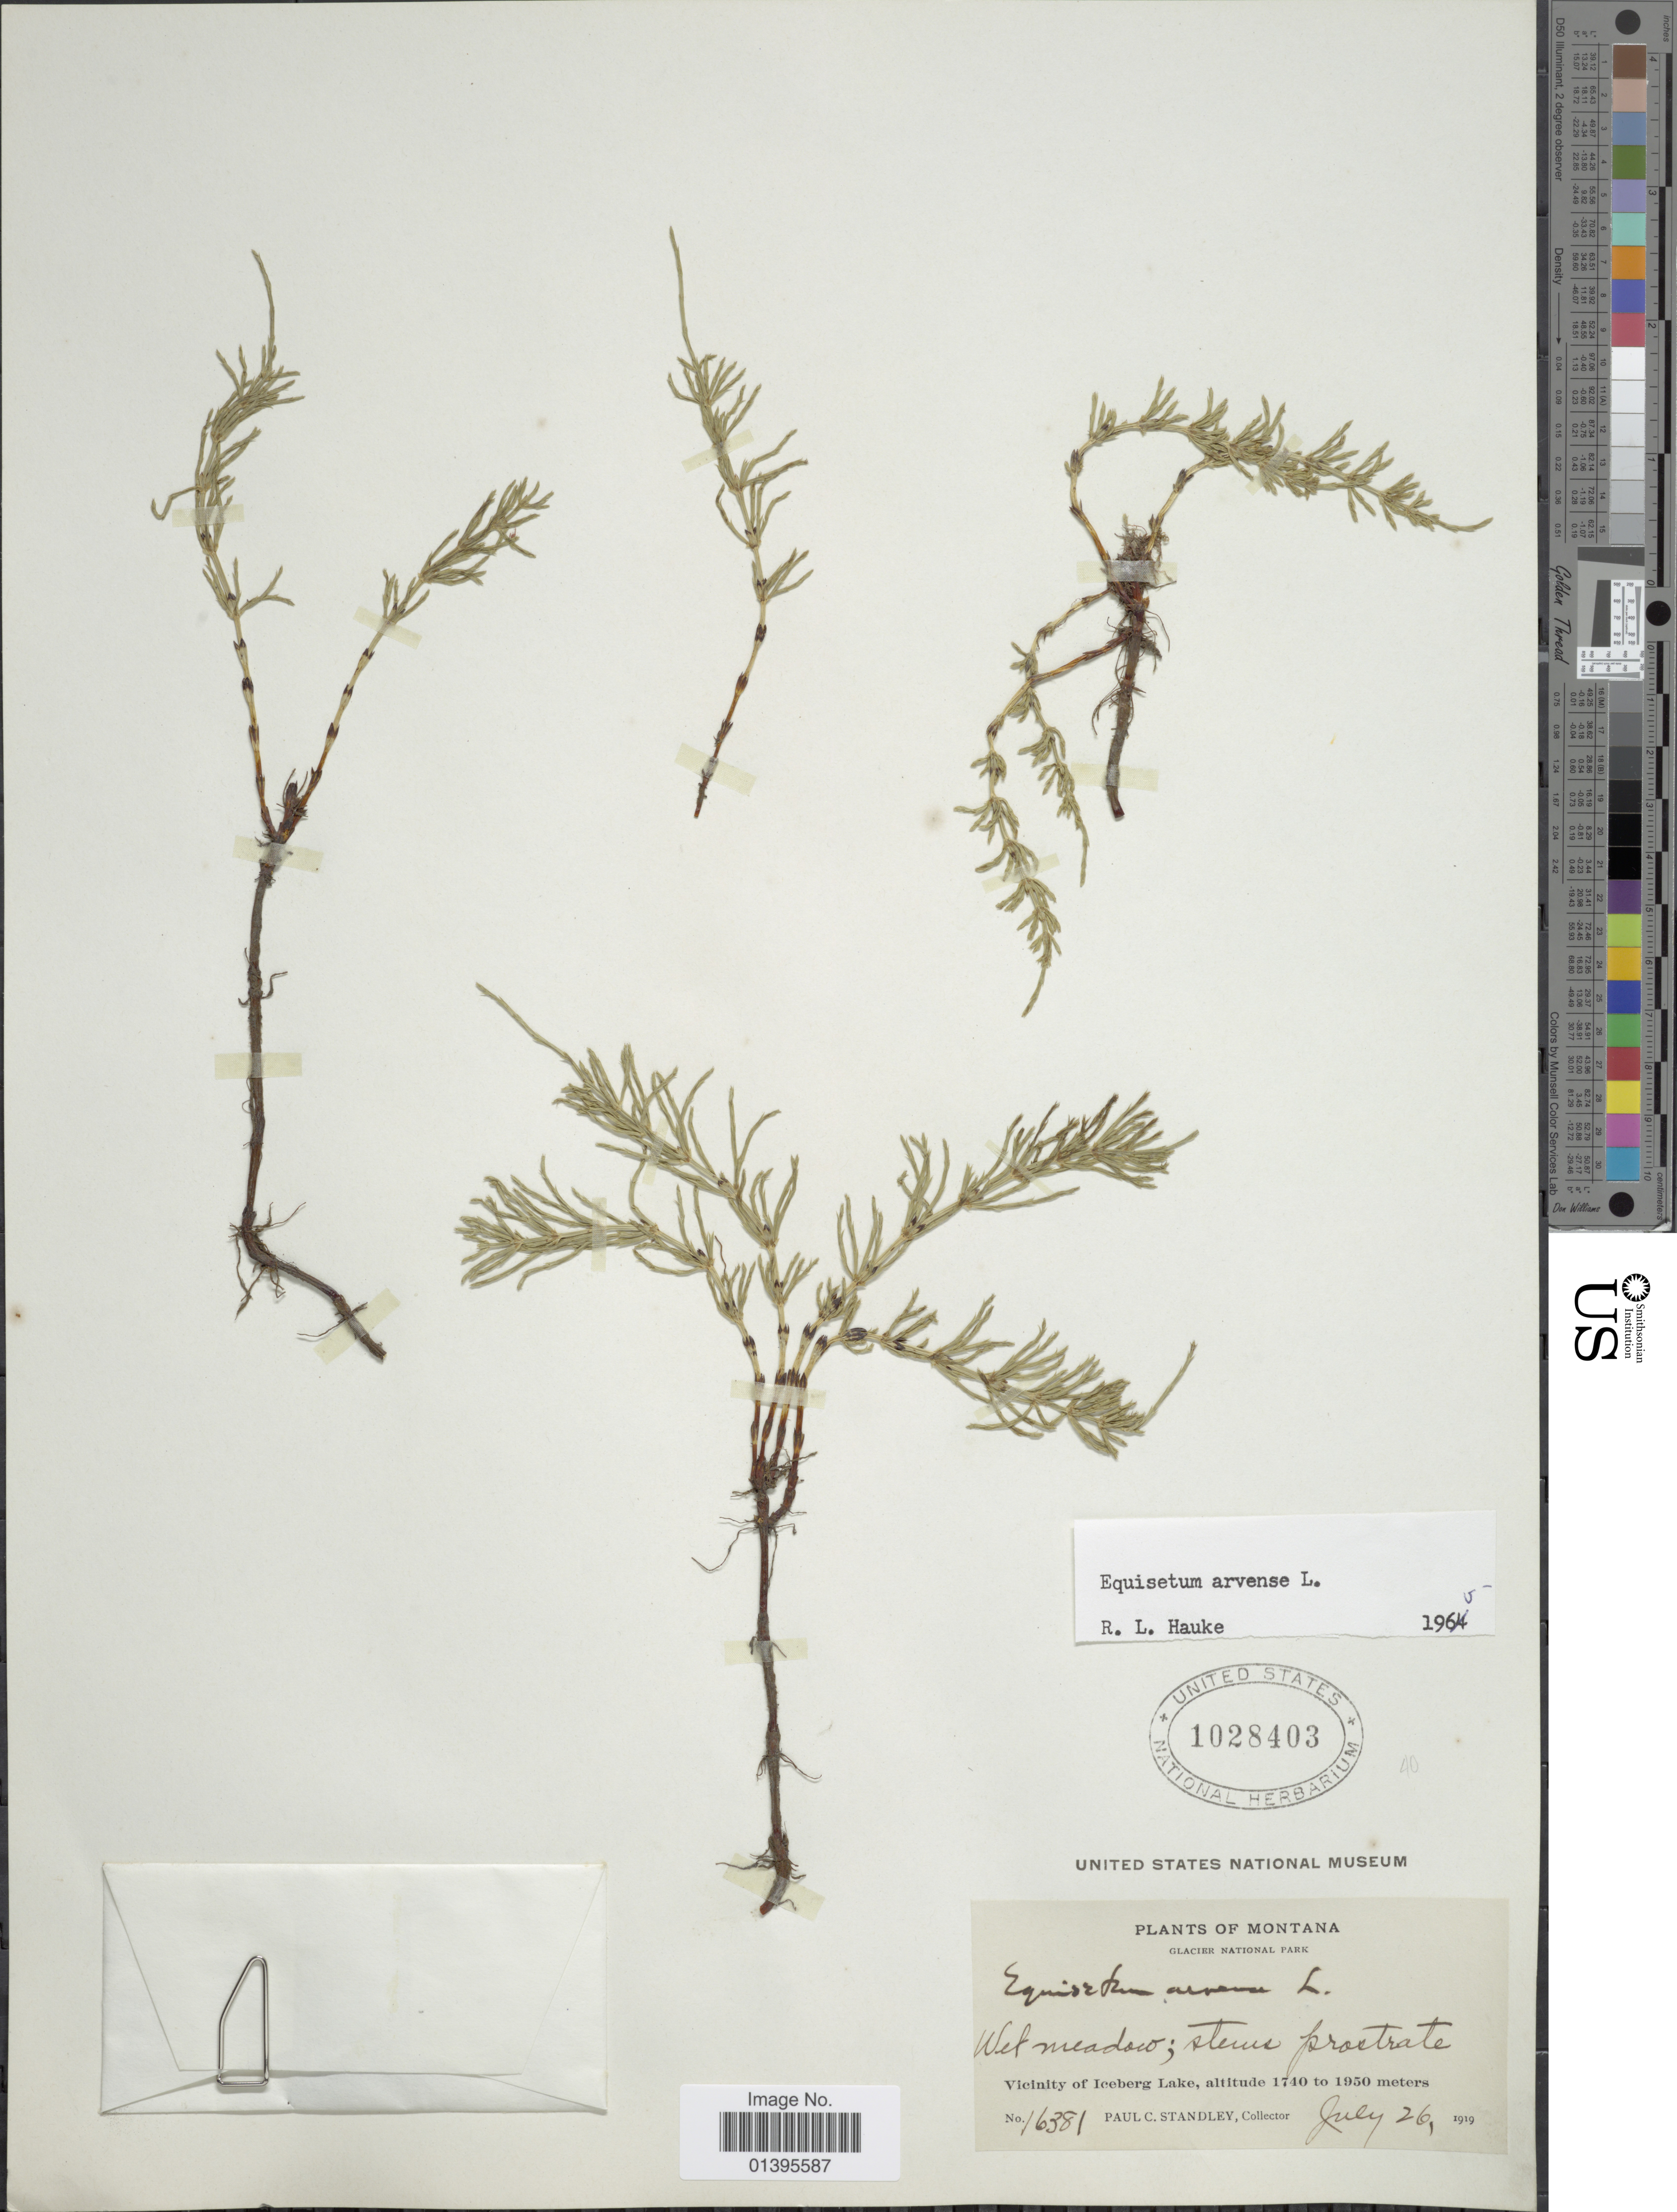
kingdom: Plantae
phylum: Tracheophyta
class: Polypodiopsida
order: Equisetales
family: Equisetaceae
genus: Equisetum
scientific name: Equisetum arvense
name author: L.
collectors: P. C. Standley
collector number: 16381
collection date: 1919-07-26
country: United States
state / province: Montana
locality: Glacier National Park. Vicinity of Iceberg Lake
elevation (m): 1740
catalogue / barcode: US 1028403